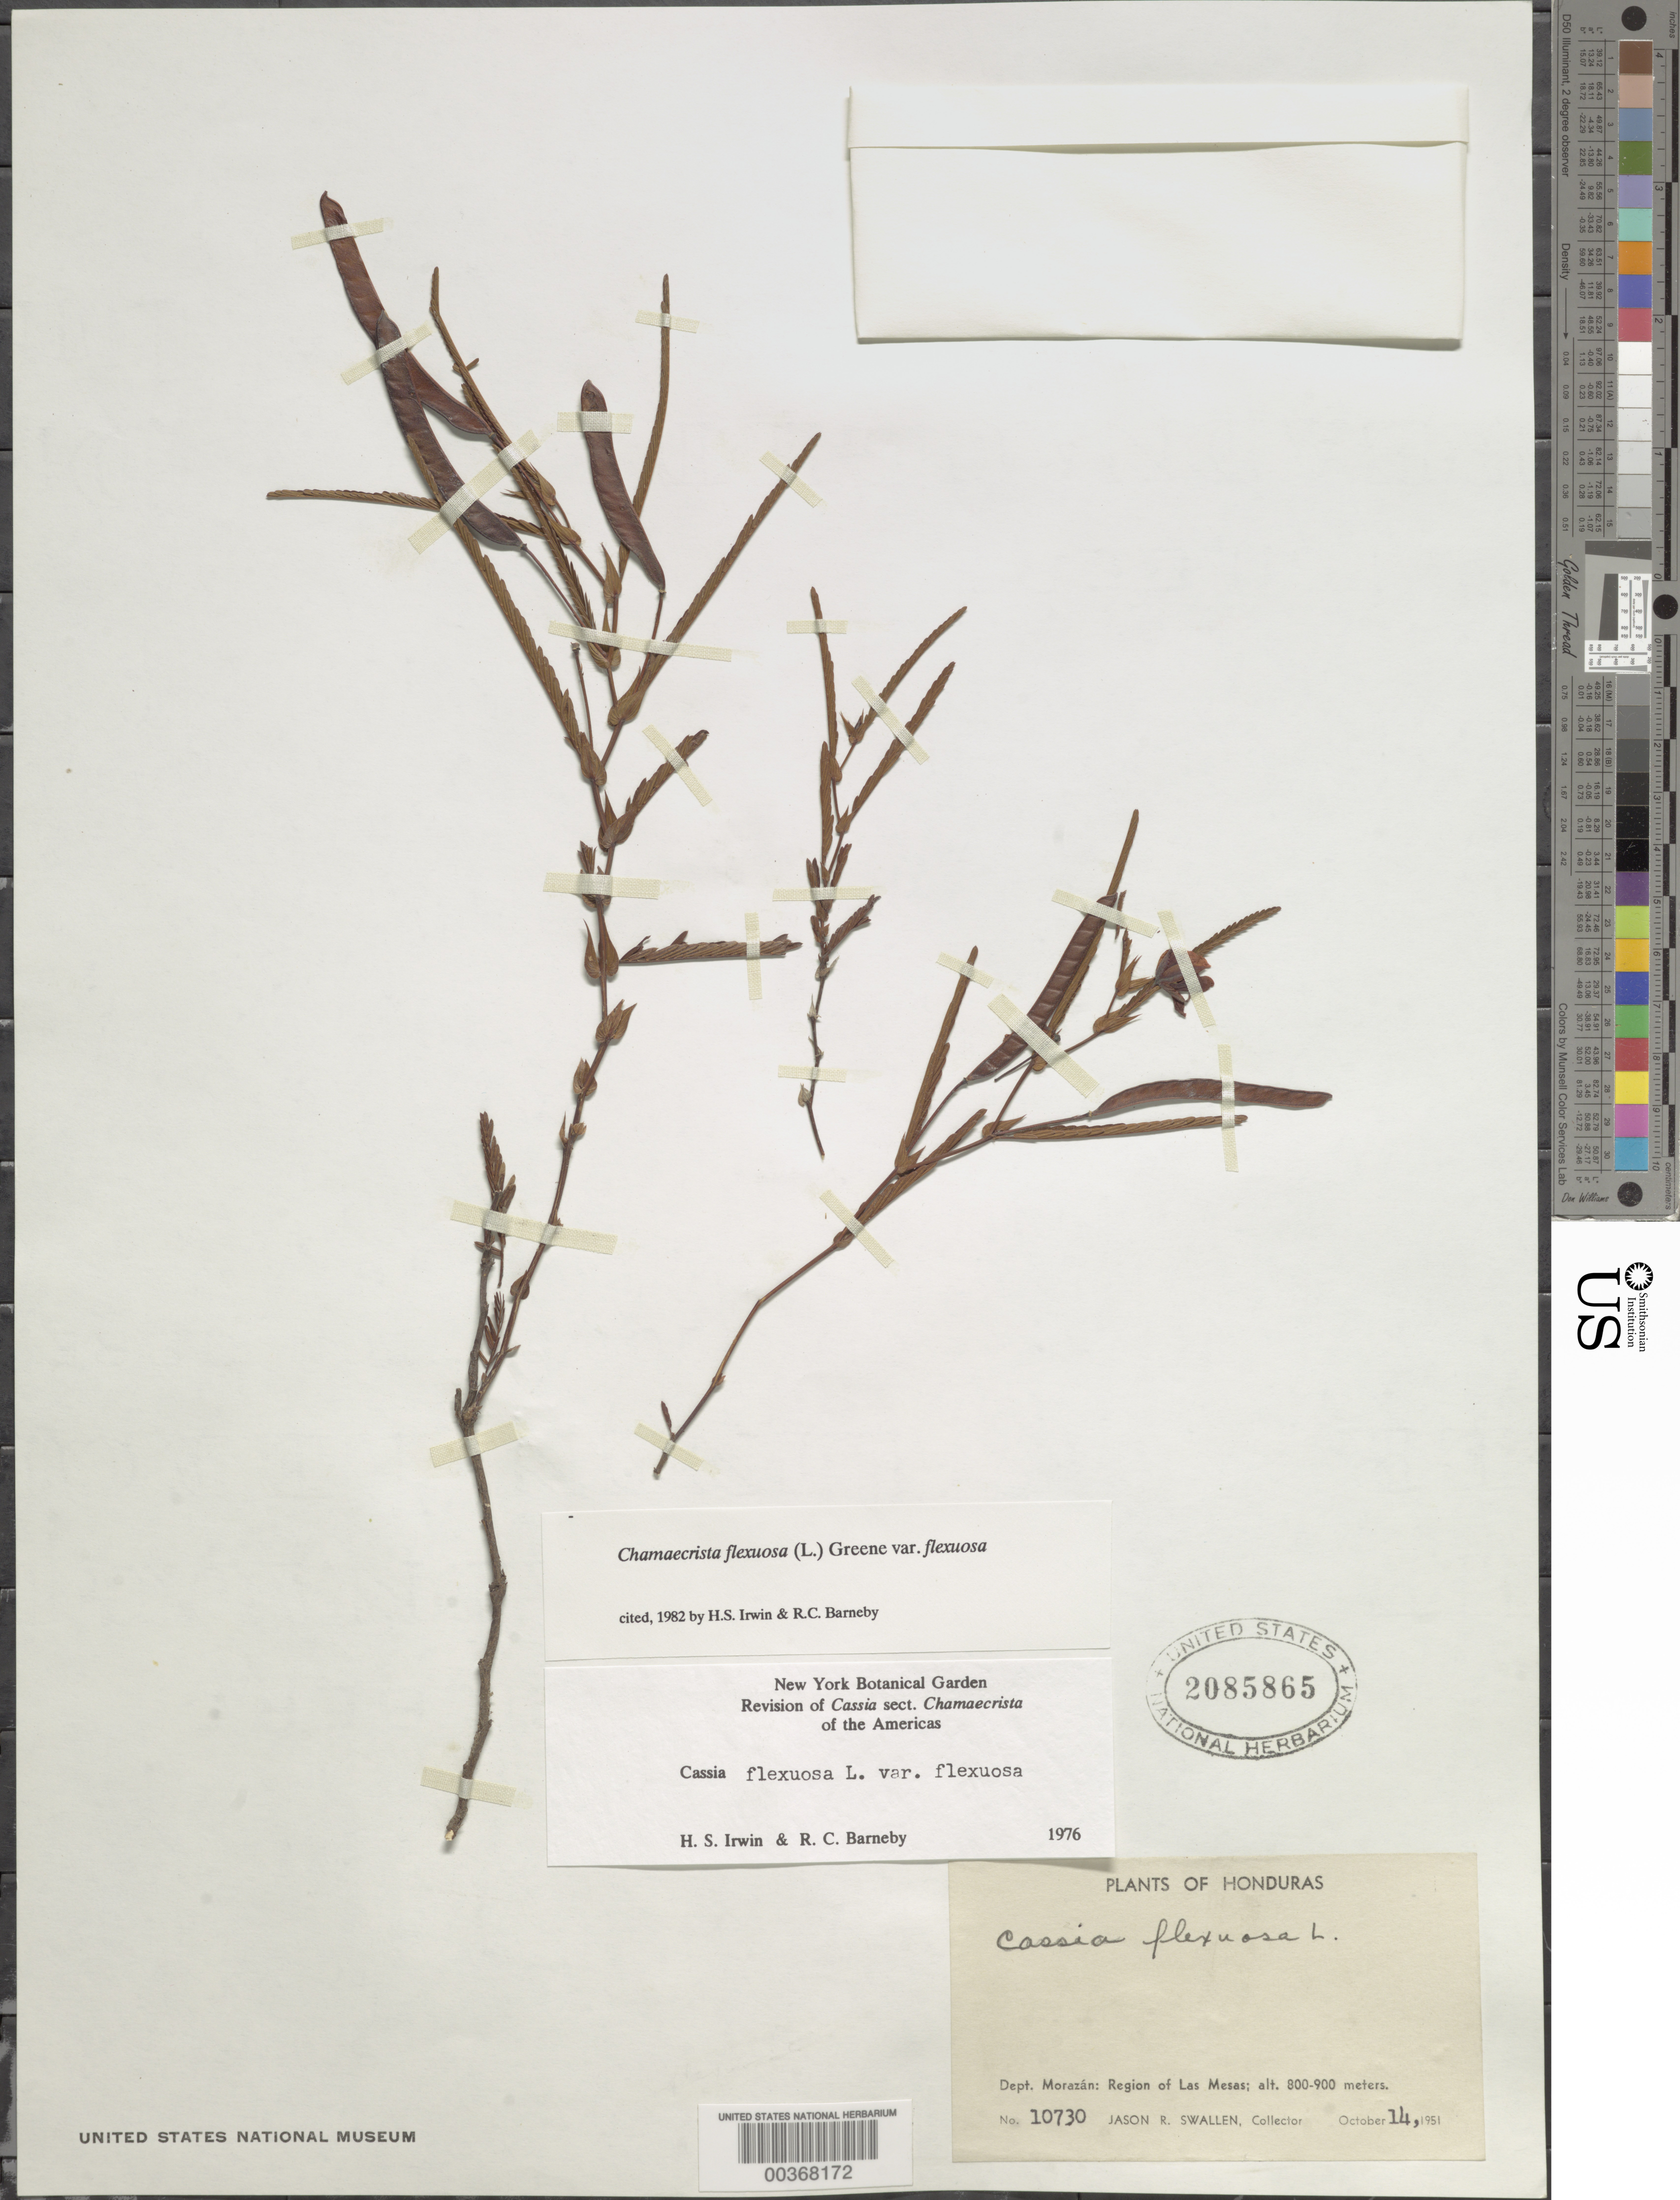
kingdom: Plantae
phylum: Tracheophyta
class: Magnoliopsida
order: Fabales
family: Fabaceae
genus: Chamaecrista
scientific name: Chamaecrista flexuosa var. flexuosa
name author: (L.) Greene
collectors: J. R. Swallen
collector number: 10730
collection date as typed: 14 Oct 1951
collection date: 1951-10-14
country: Honduras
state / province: Fco. Morazán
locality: Region of Las Mesas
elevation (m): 800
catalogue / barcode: US 2085865